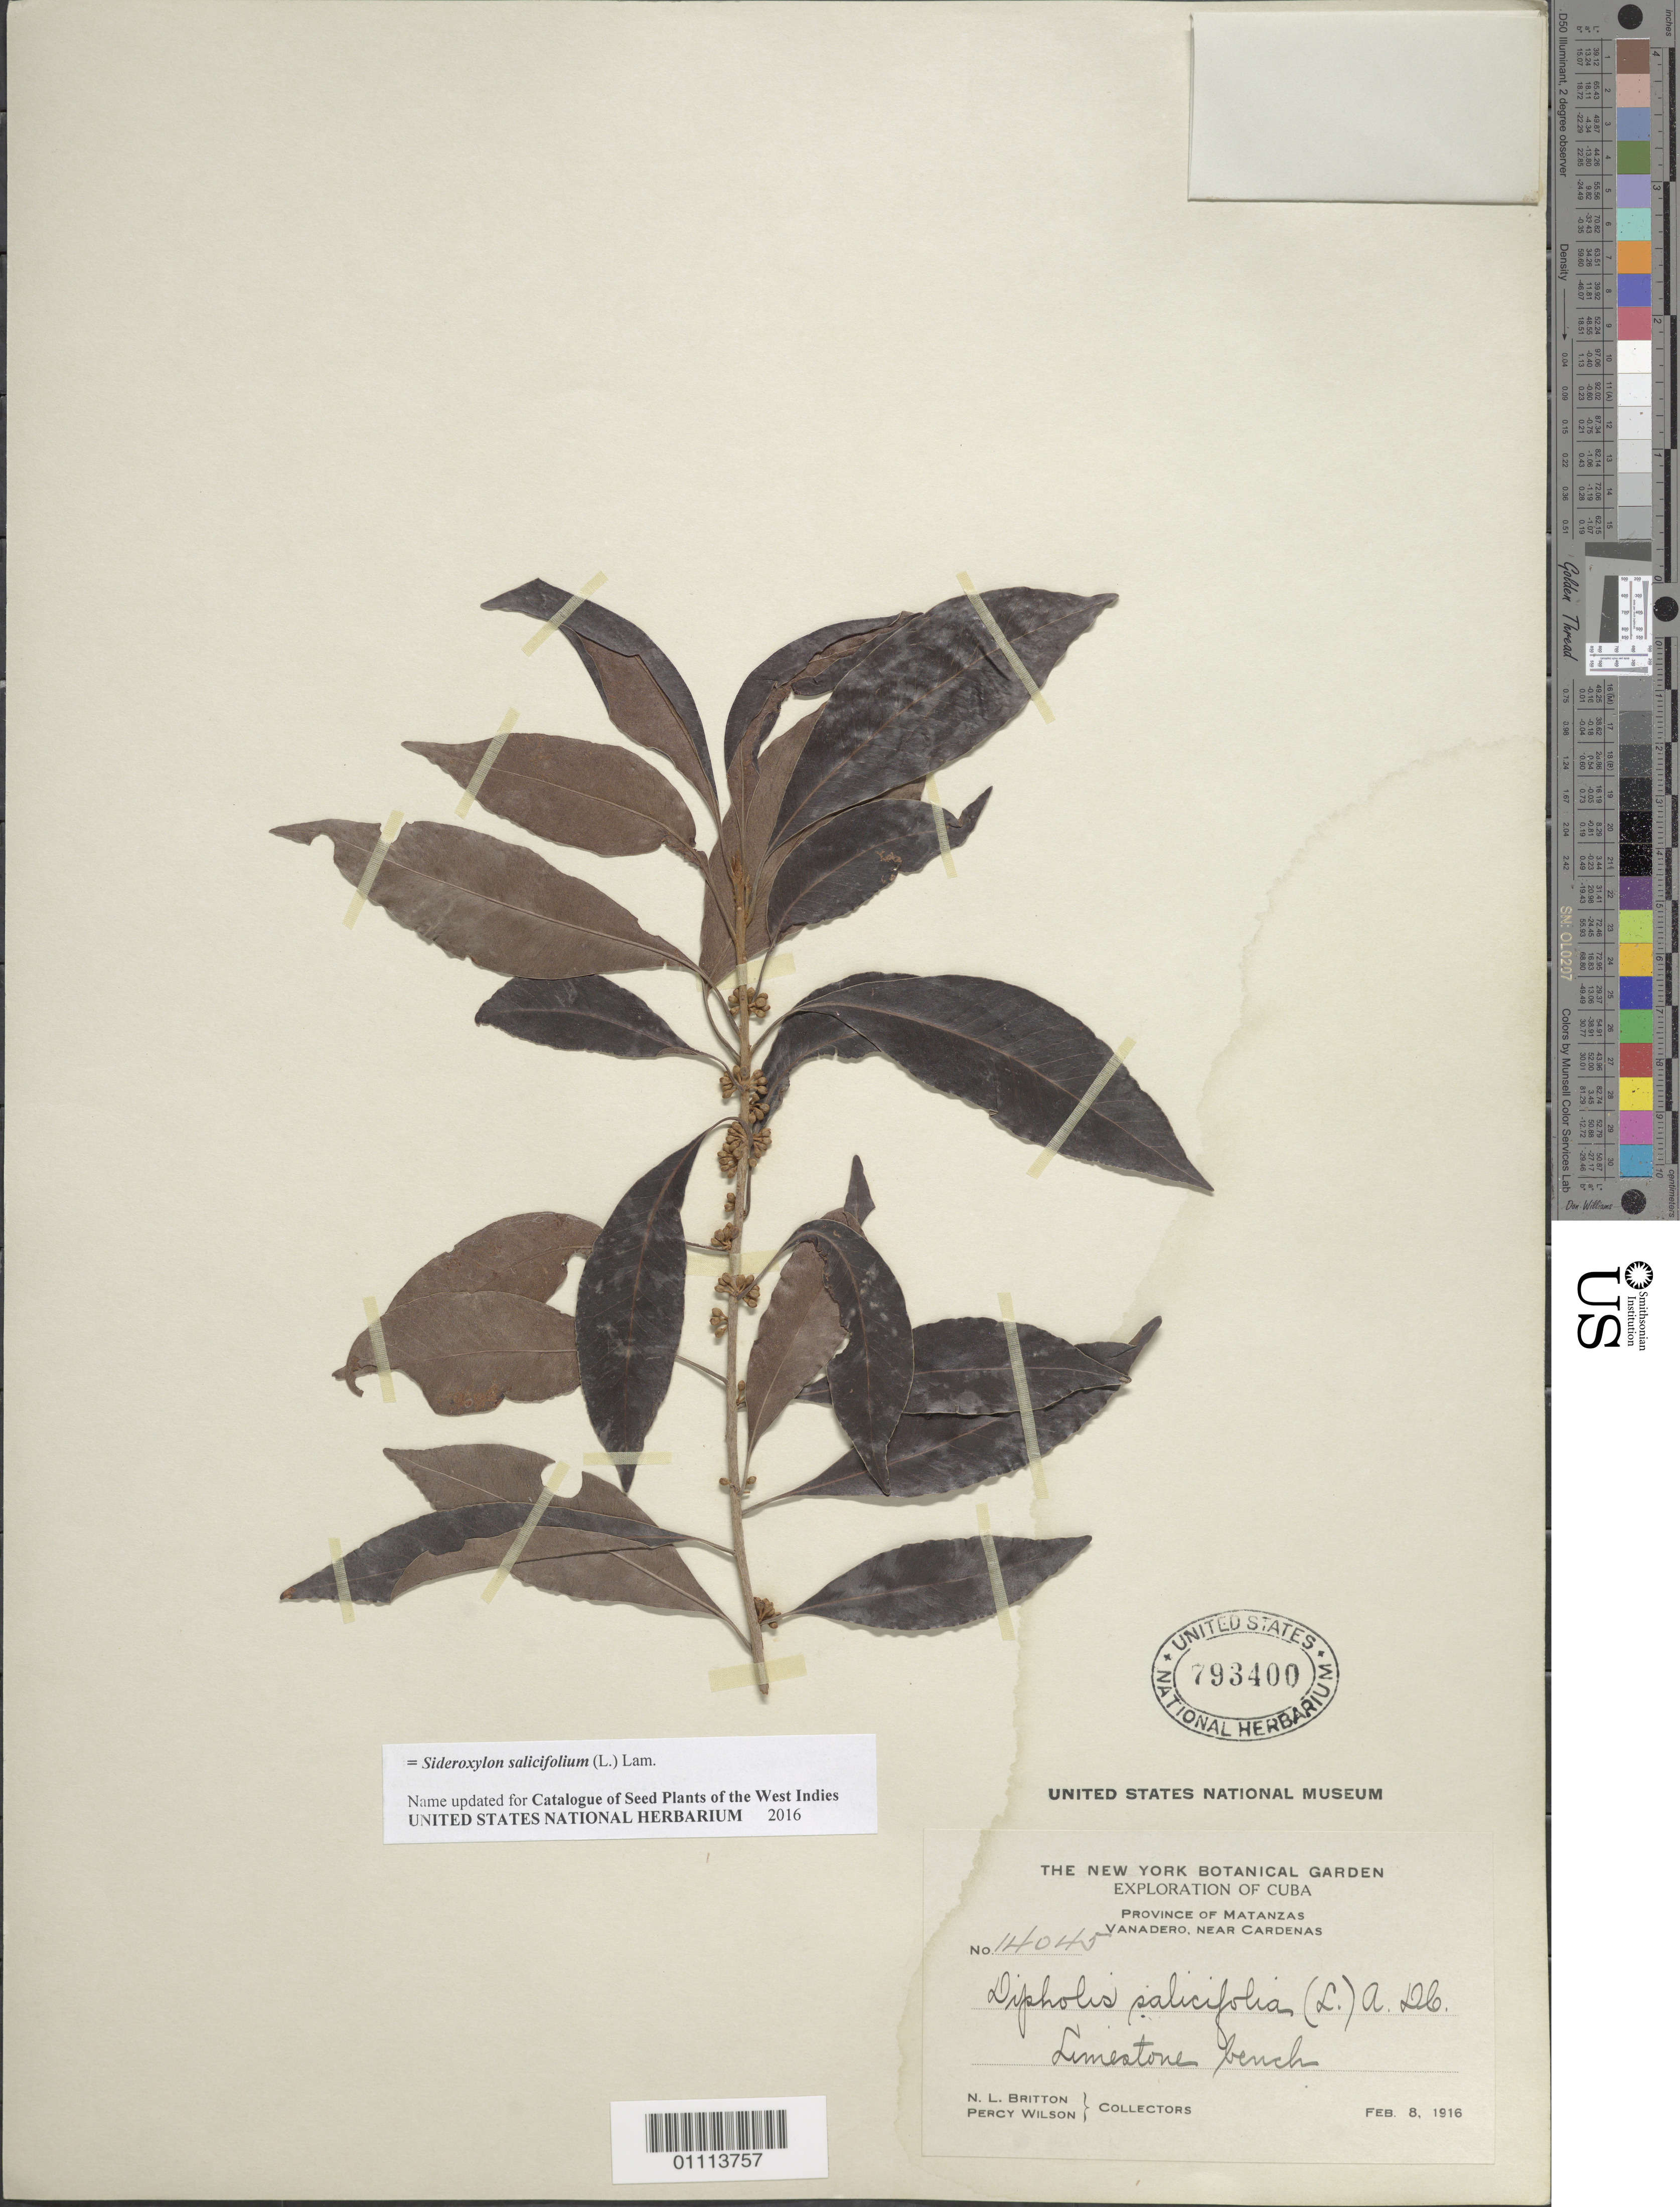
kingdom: Plantae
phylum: Tracheophyta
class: Magnoliopsida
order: Ericales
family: Sapotaceae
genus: Dipholis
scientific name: Dipholis salicifolia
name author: (L.) A. DC.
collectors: N. Britton & P. Wilson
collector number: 14045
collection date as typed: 08 Feb 1916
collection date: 1916-02-08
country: Cuba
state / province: Matanzas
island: Cuba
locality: Vanadera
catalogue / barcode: US 793400